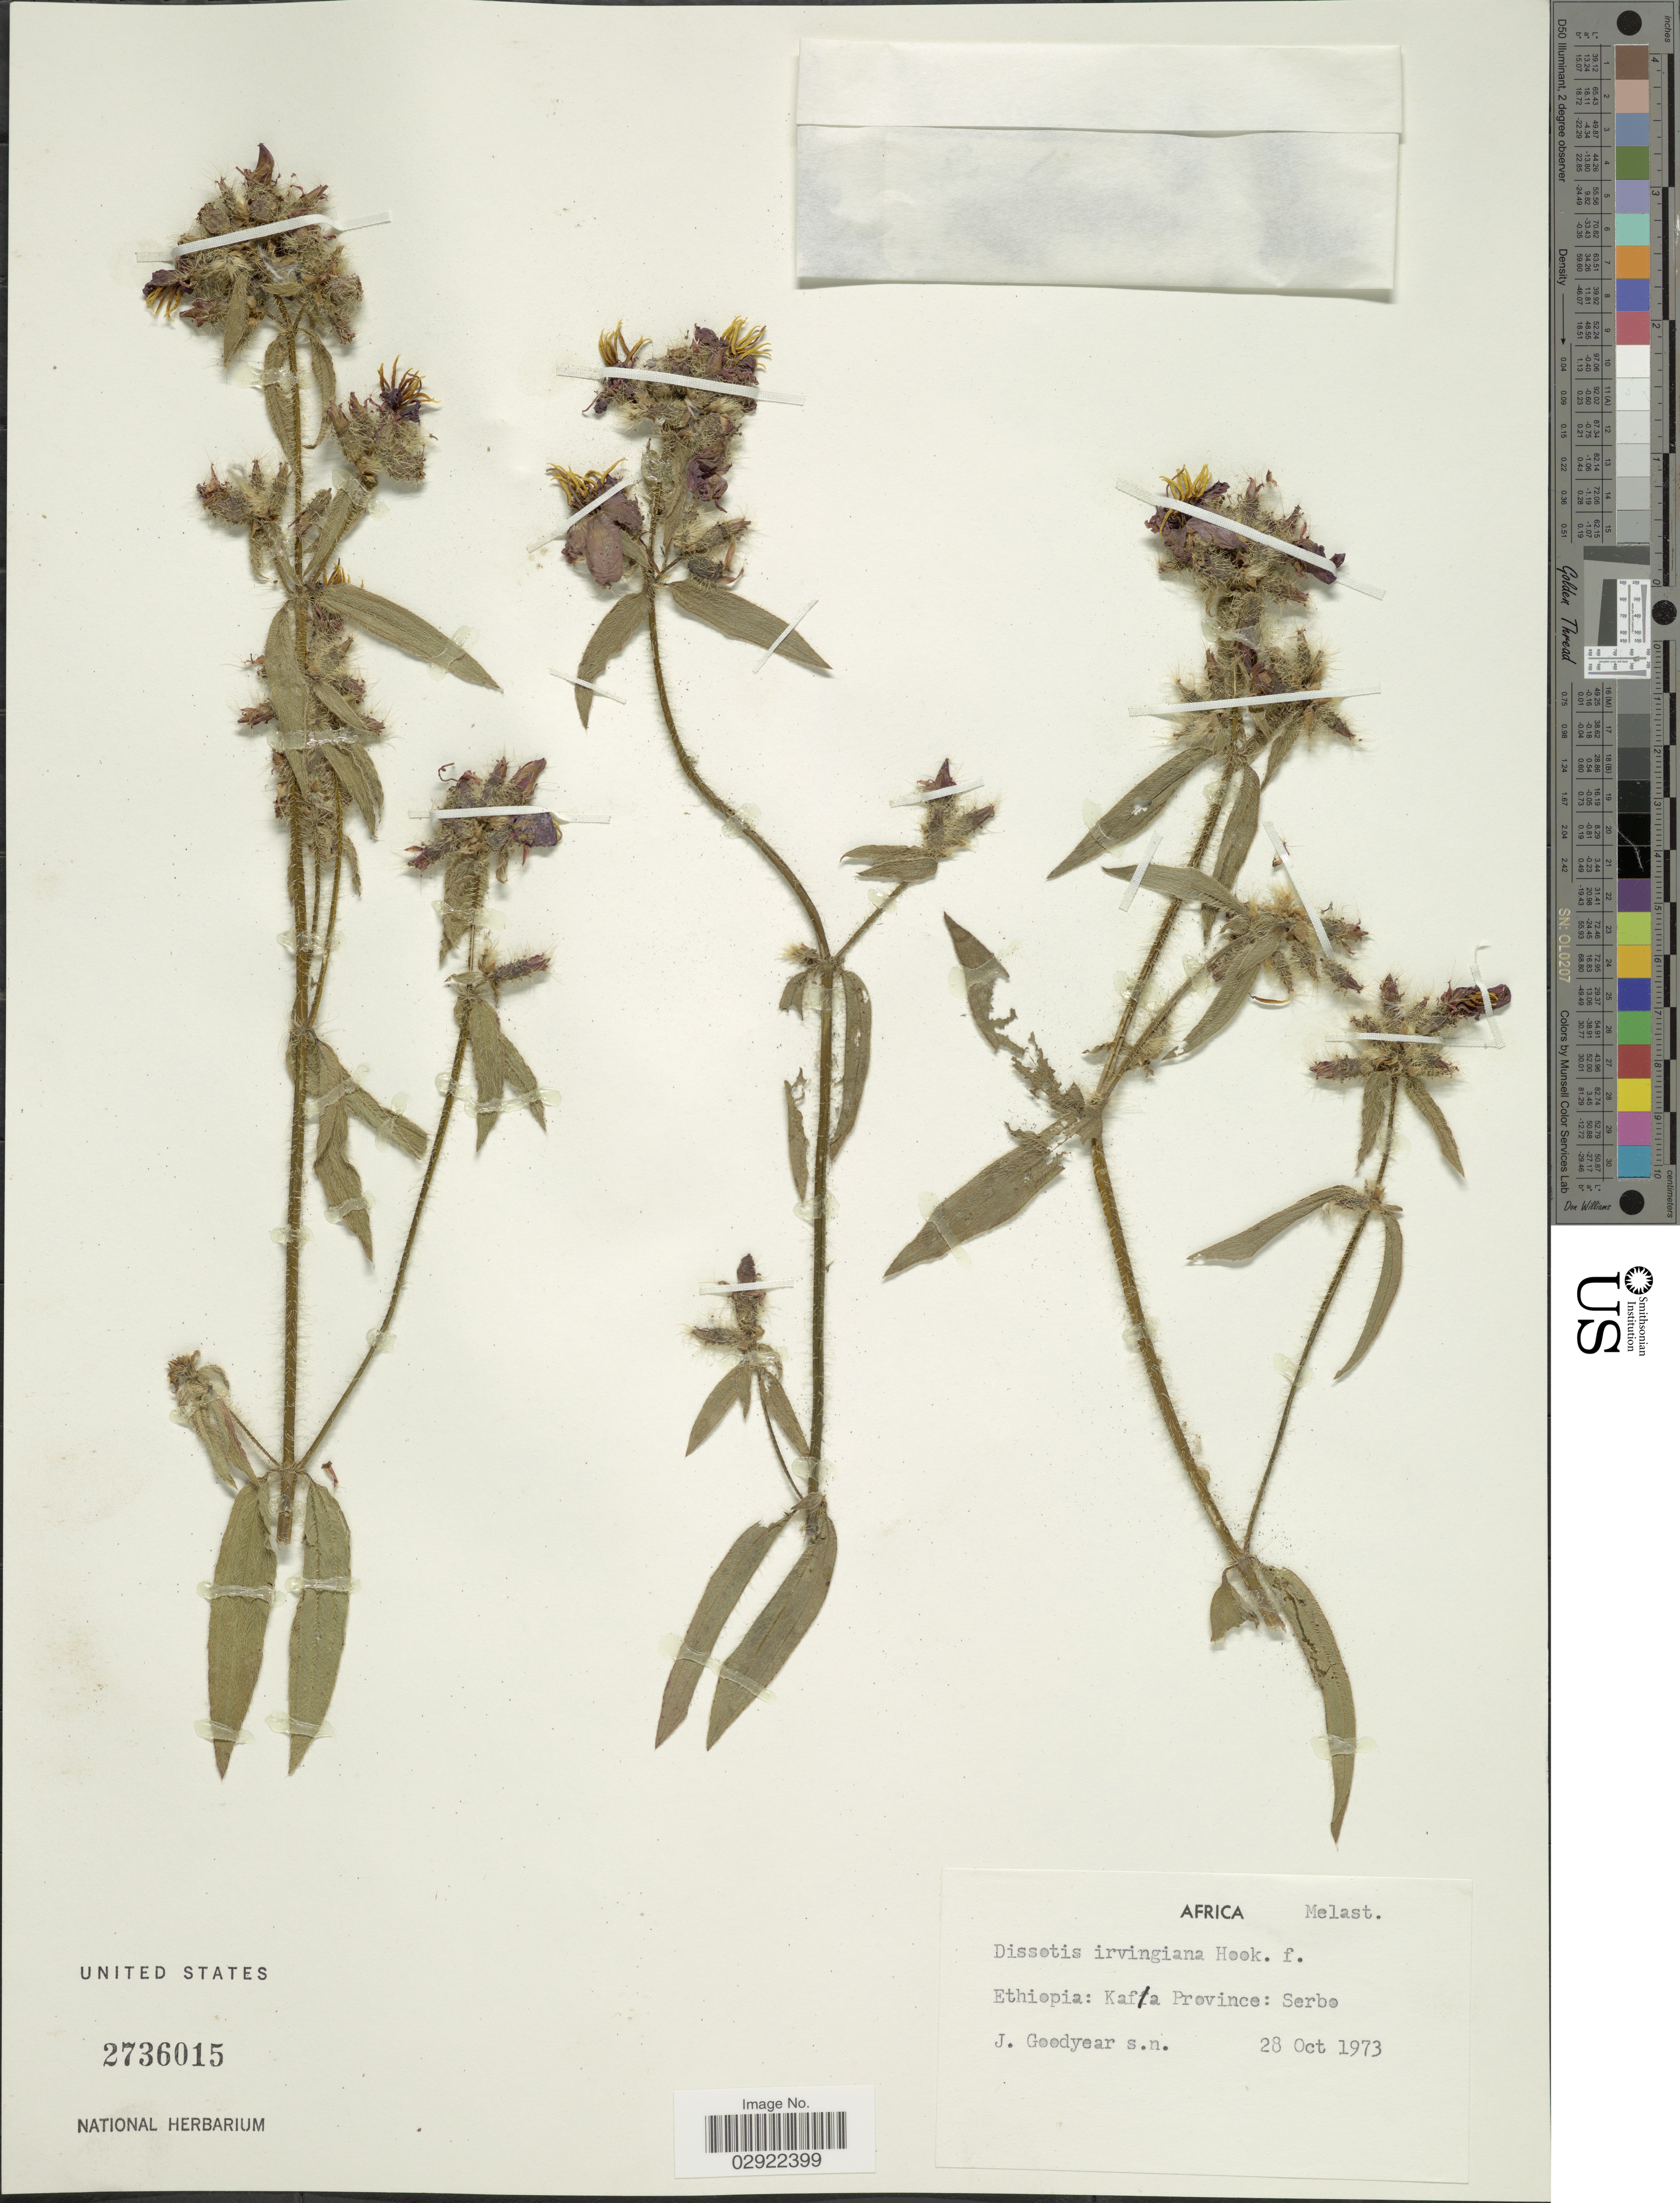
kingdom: Plantae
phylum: Tracheophyta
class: Magnoliopsida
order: Myrtales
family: Melastomataceae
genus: Antherotoma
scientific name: Antherotoma irvingiana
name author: (Hook.) Jacq.-Fél.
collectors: J. Goodyear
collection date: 1973-10-28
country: Ethiopia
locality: Kafa Province: Servo.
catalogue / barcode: US 2736015